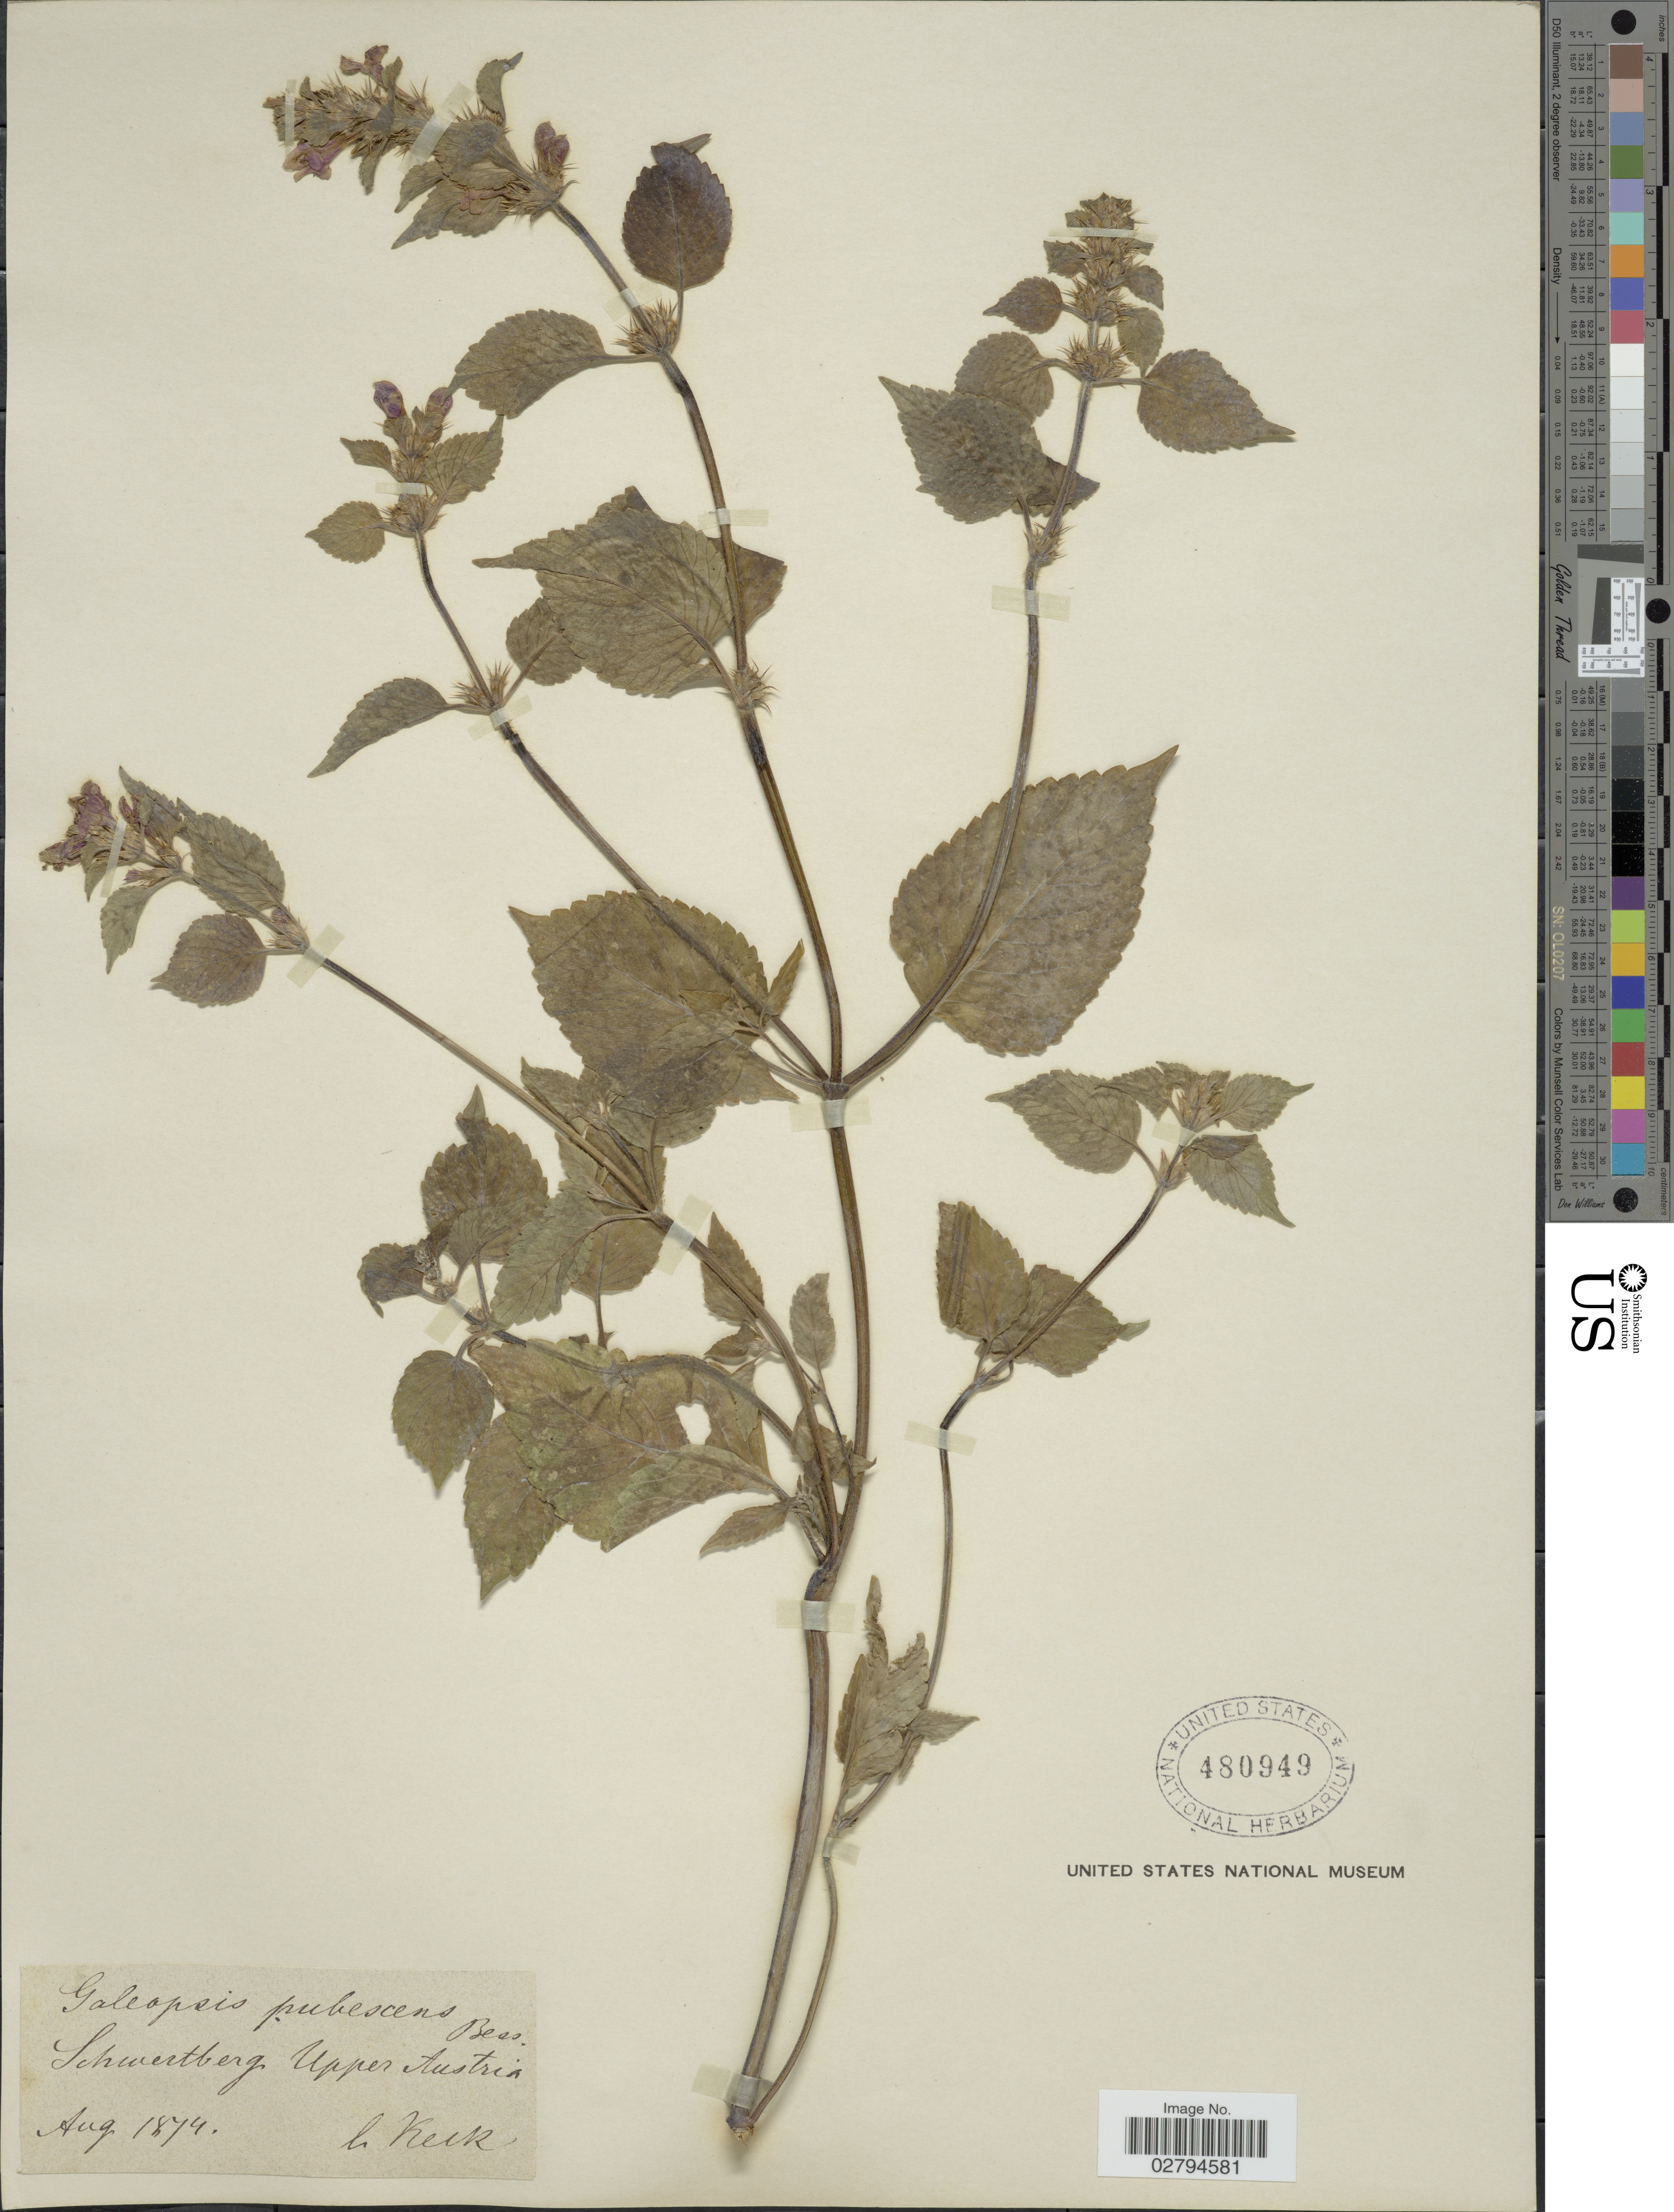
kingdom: Plantae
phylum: Tracheophyta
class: Magnoliopsida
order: Lamiales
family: Lamiaceae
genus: Galeopsis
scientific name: Galeopsis pubescens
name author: Besser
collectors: C. Keck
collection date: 1874-08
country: Austria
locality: Schwertberg. Upper Austria.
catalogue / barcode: US 480949